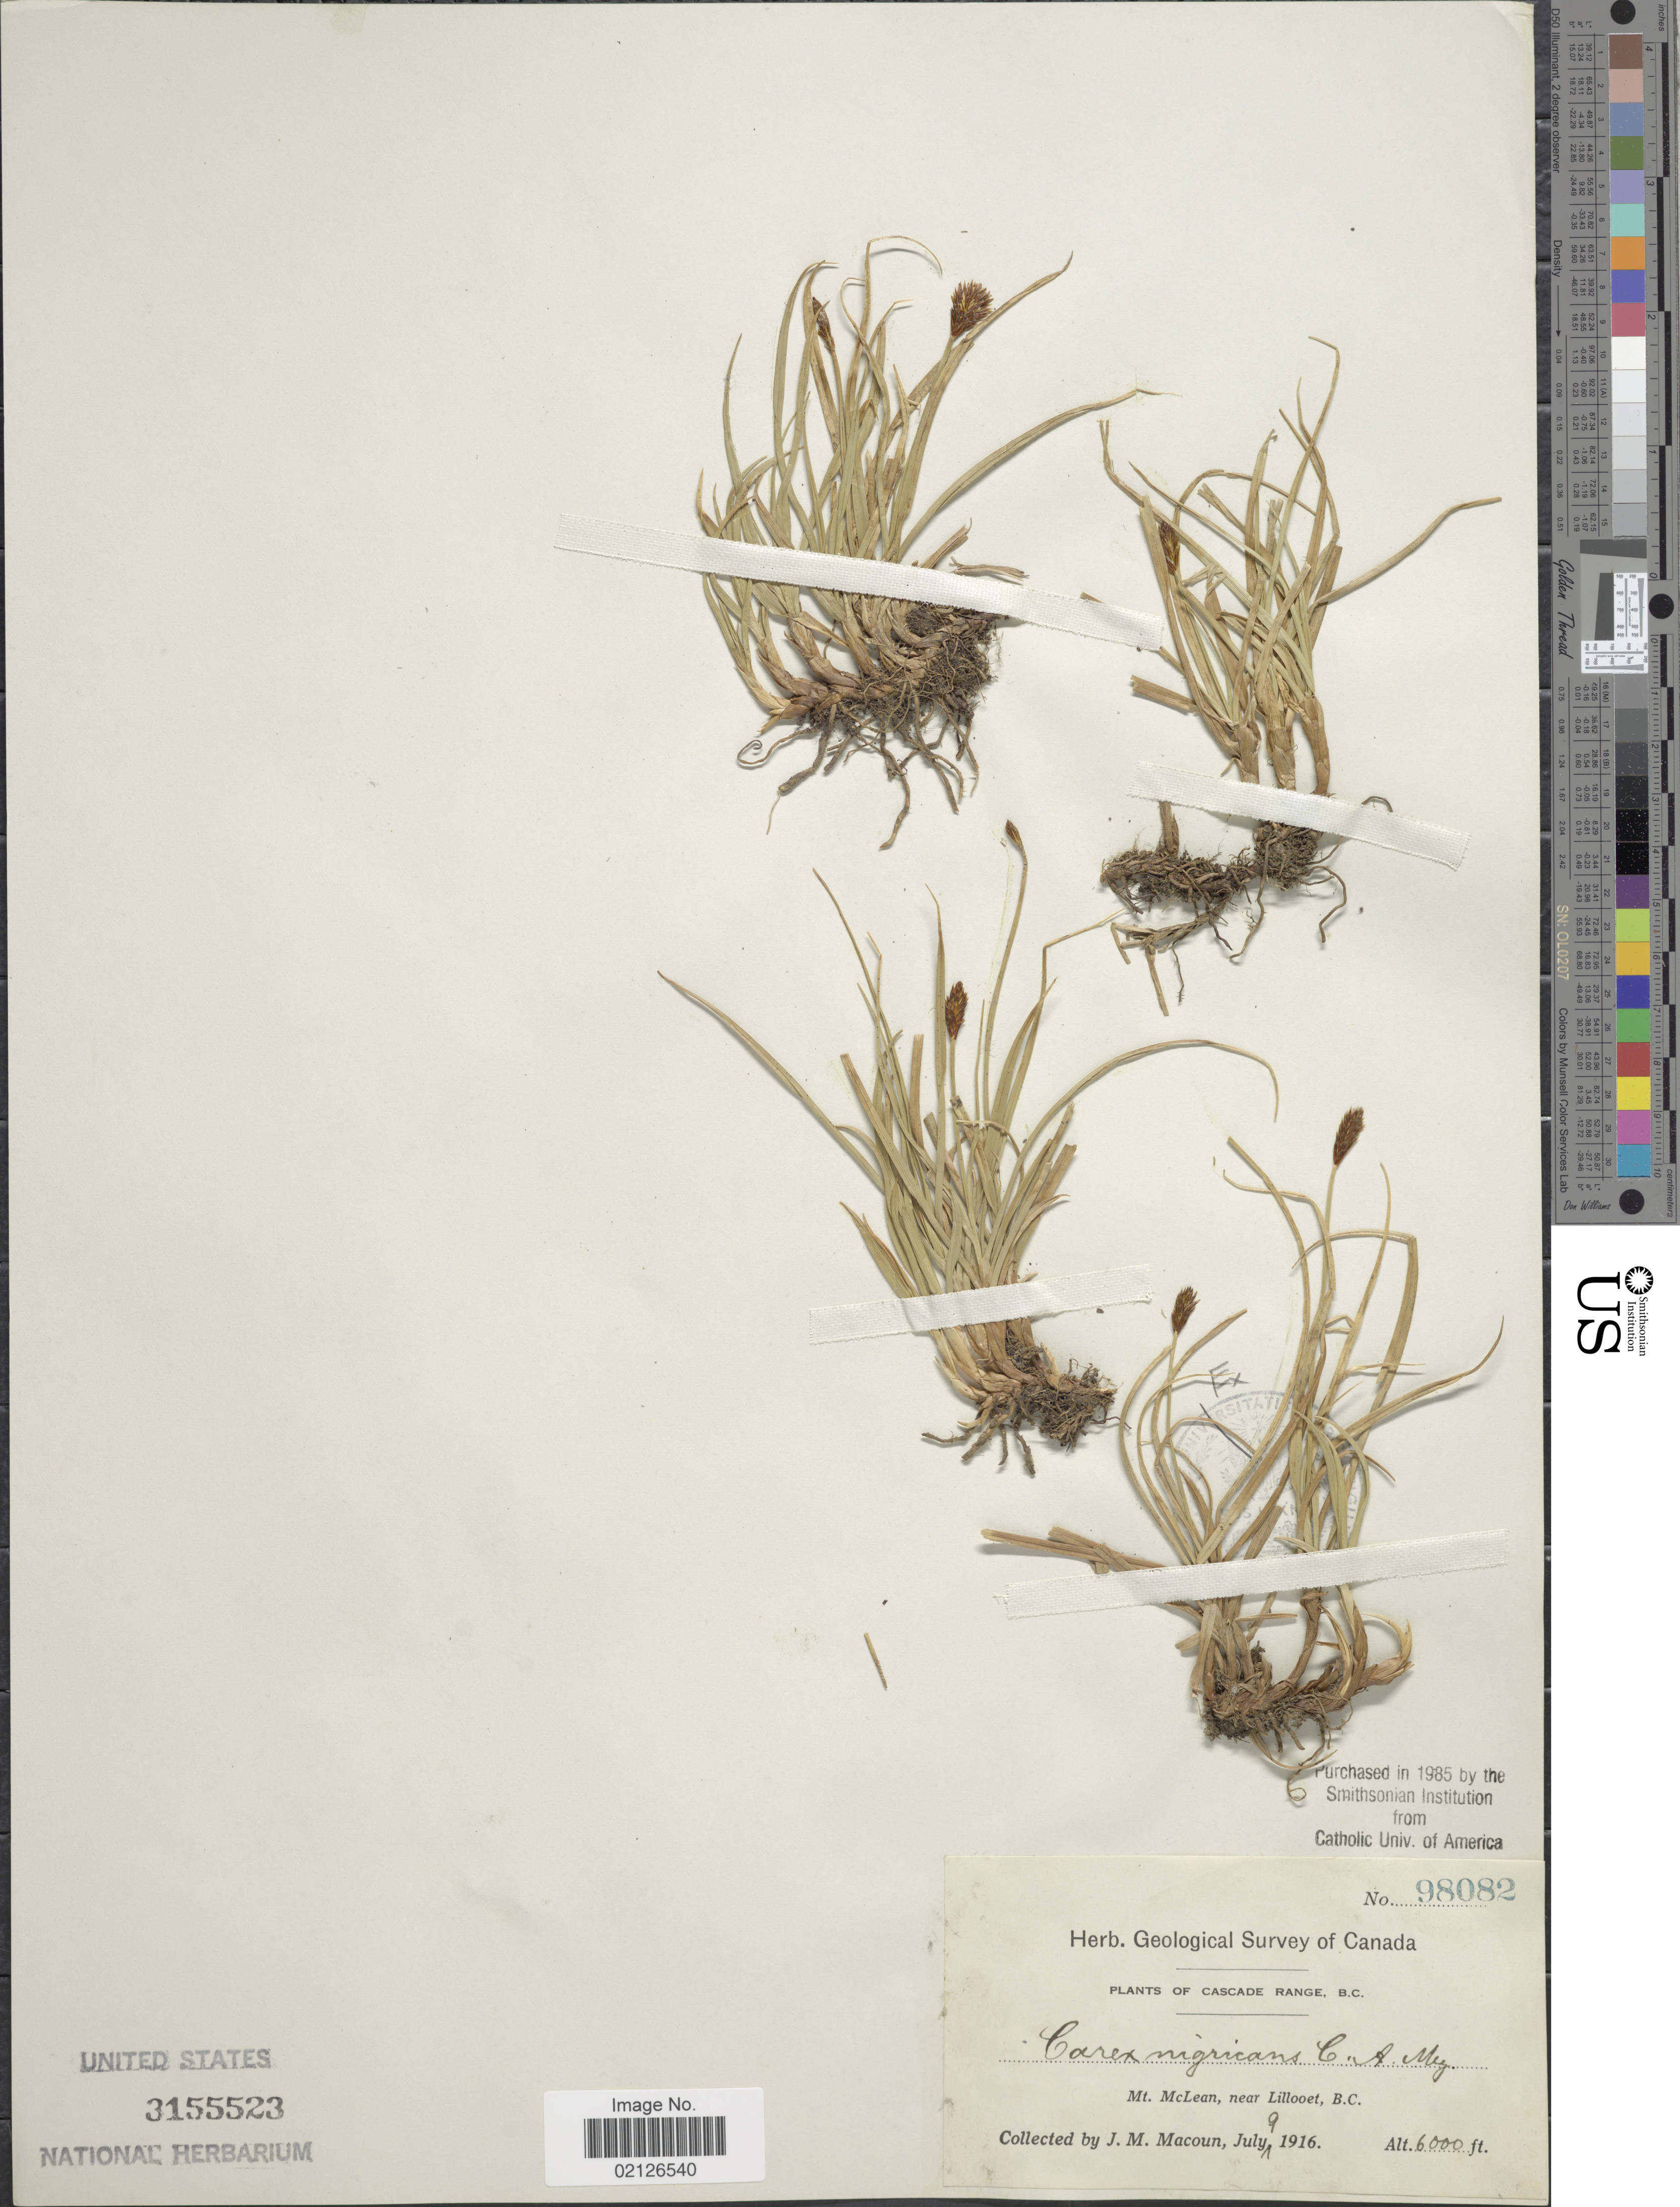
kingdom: Plantae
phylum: Tracheophyta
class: Liliopsida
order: Poales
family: Cyperaceae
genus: Carex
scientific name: Carex nigricans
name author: C.A. Mey.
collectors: J. M. Macoun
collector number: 68082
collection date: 1916-07-09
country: Canada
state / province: British Columbia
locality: Cascade Range, Mt. McLean, near Lillooet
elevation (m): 1829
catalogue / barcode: US 3155523